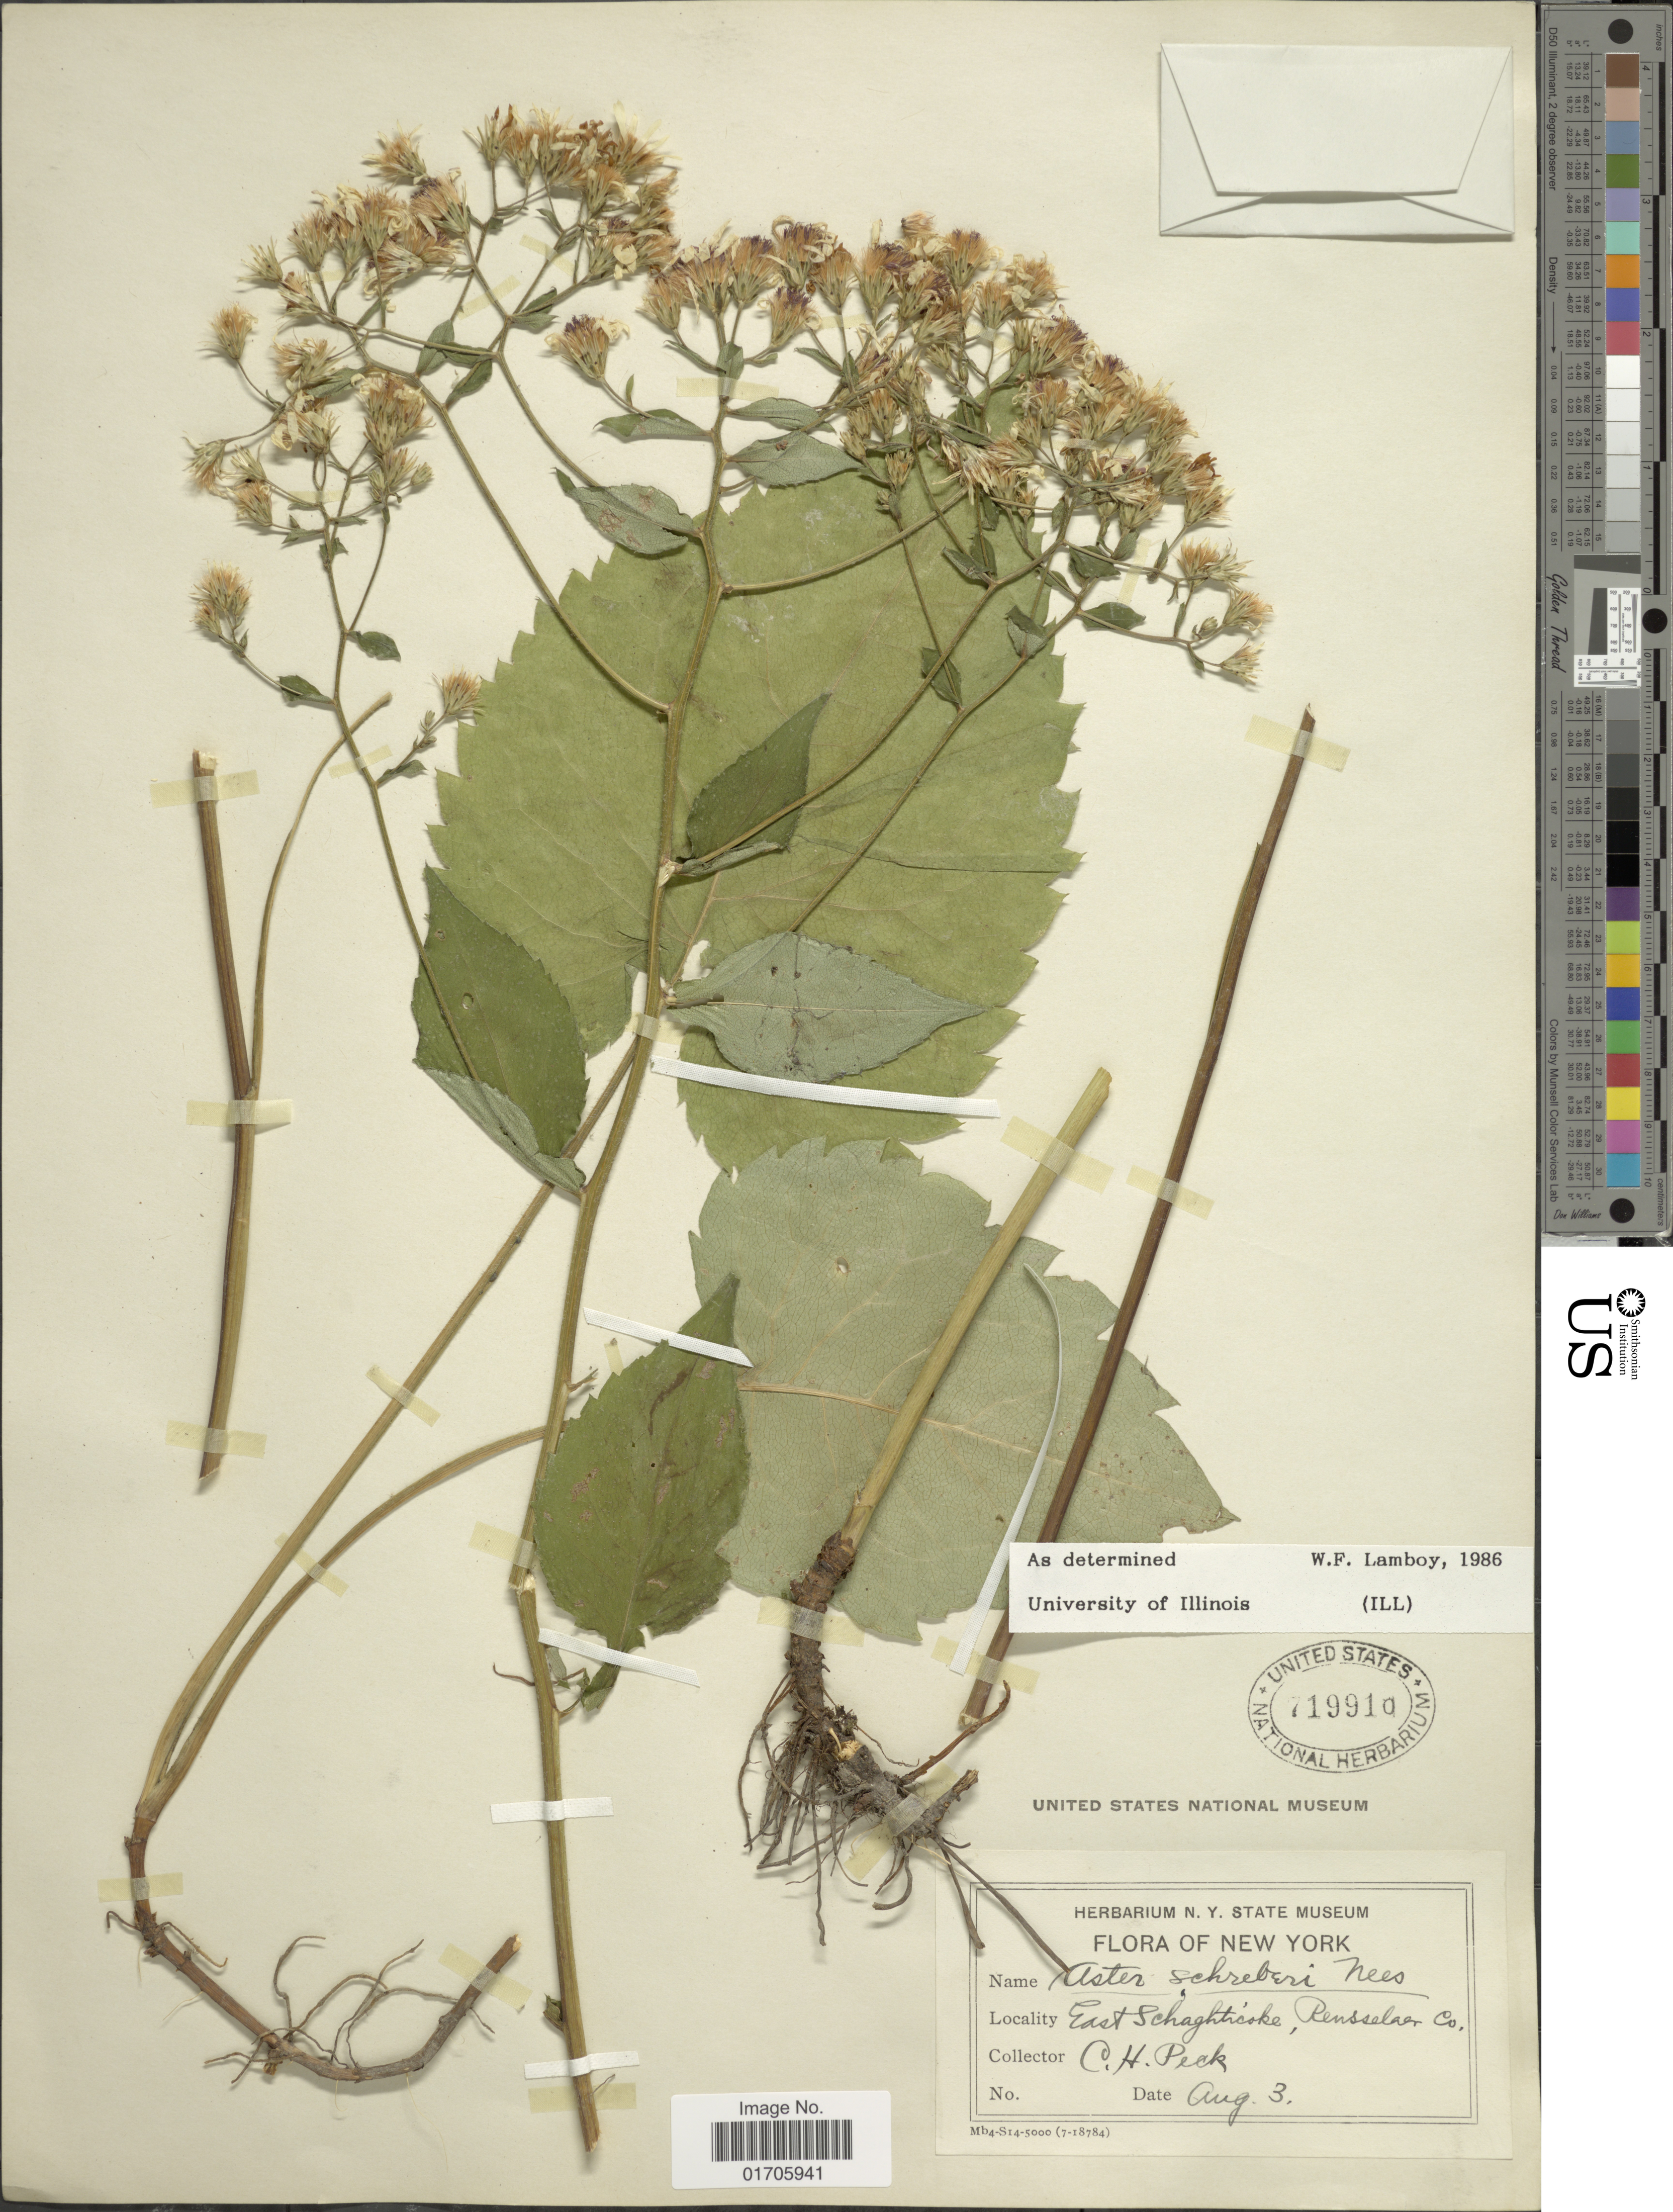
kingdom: Plantae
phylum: Tracheophyta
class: Magnoliopsida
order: Asterales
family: Asteraceae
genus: Eurybia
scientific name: Eurybia schreberi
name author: (Nees) Nees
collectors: C. H. Peck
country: United States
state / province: New York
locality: New York. East Schaghticoke, Rensselaar Co.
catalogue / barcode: US 719910